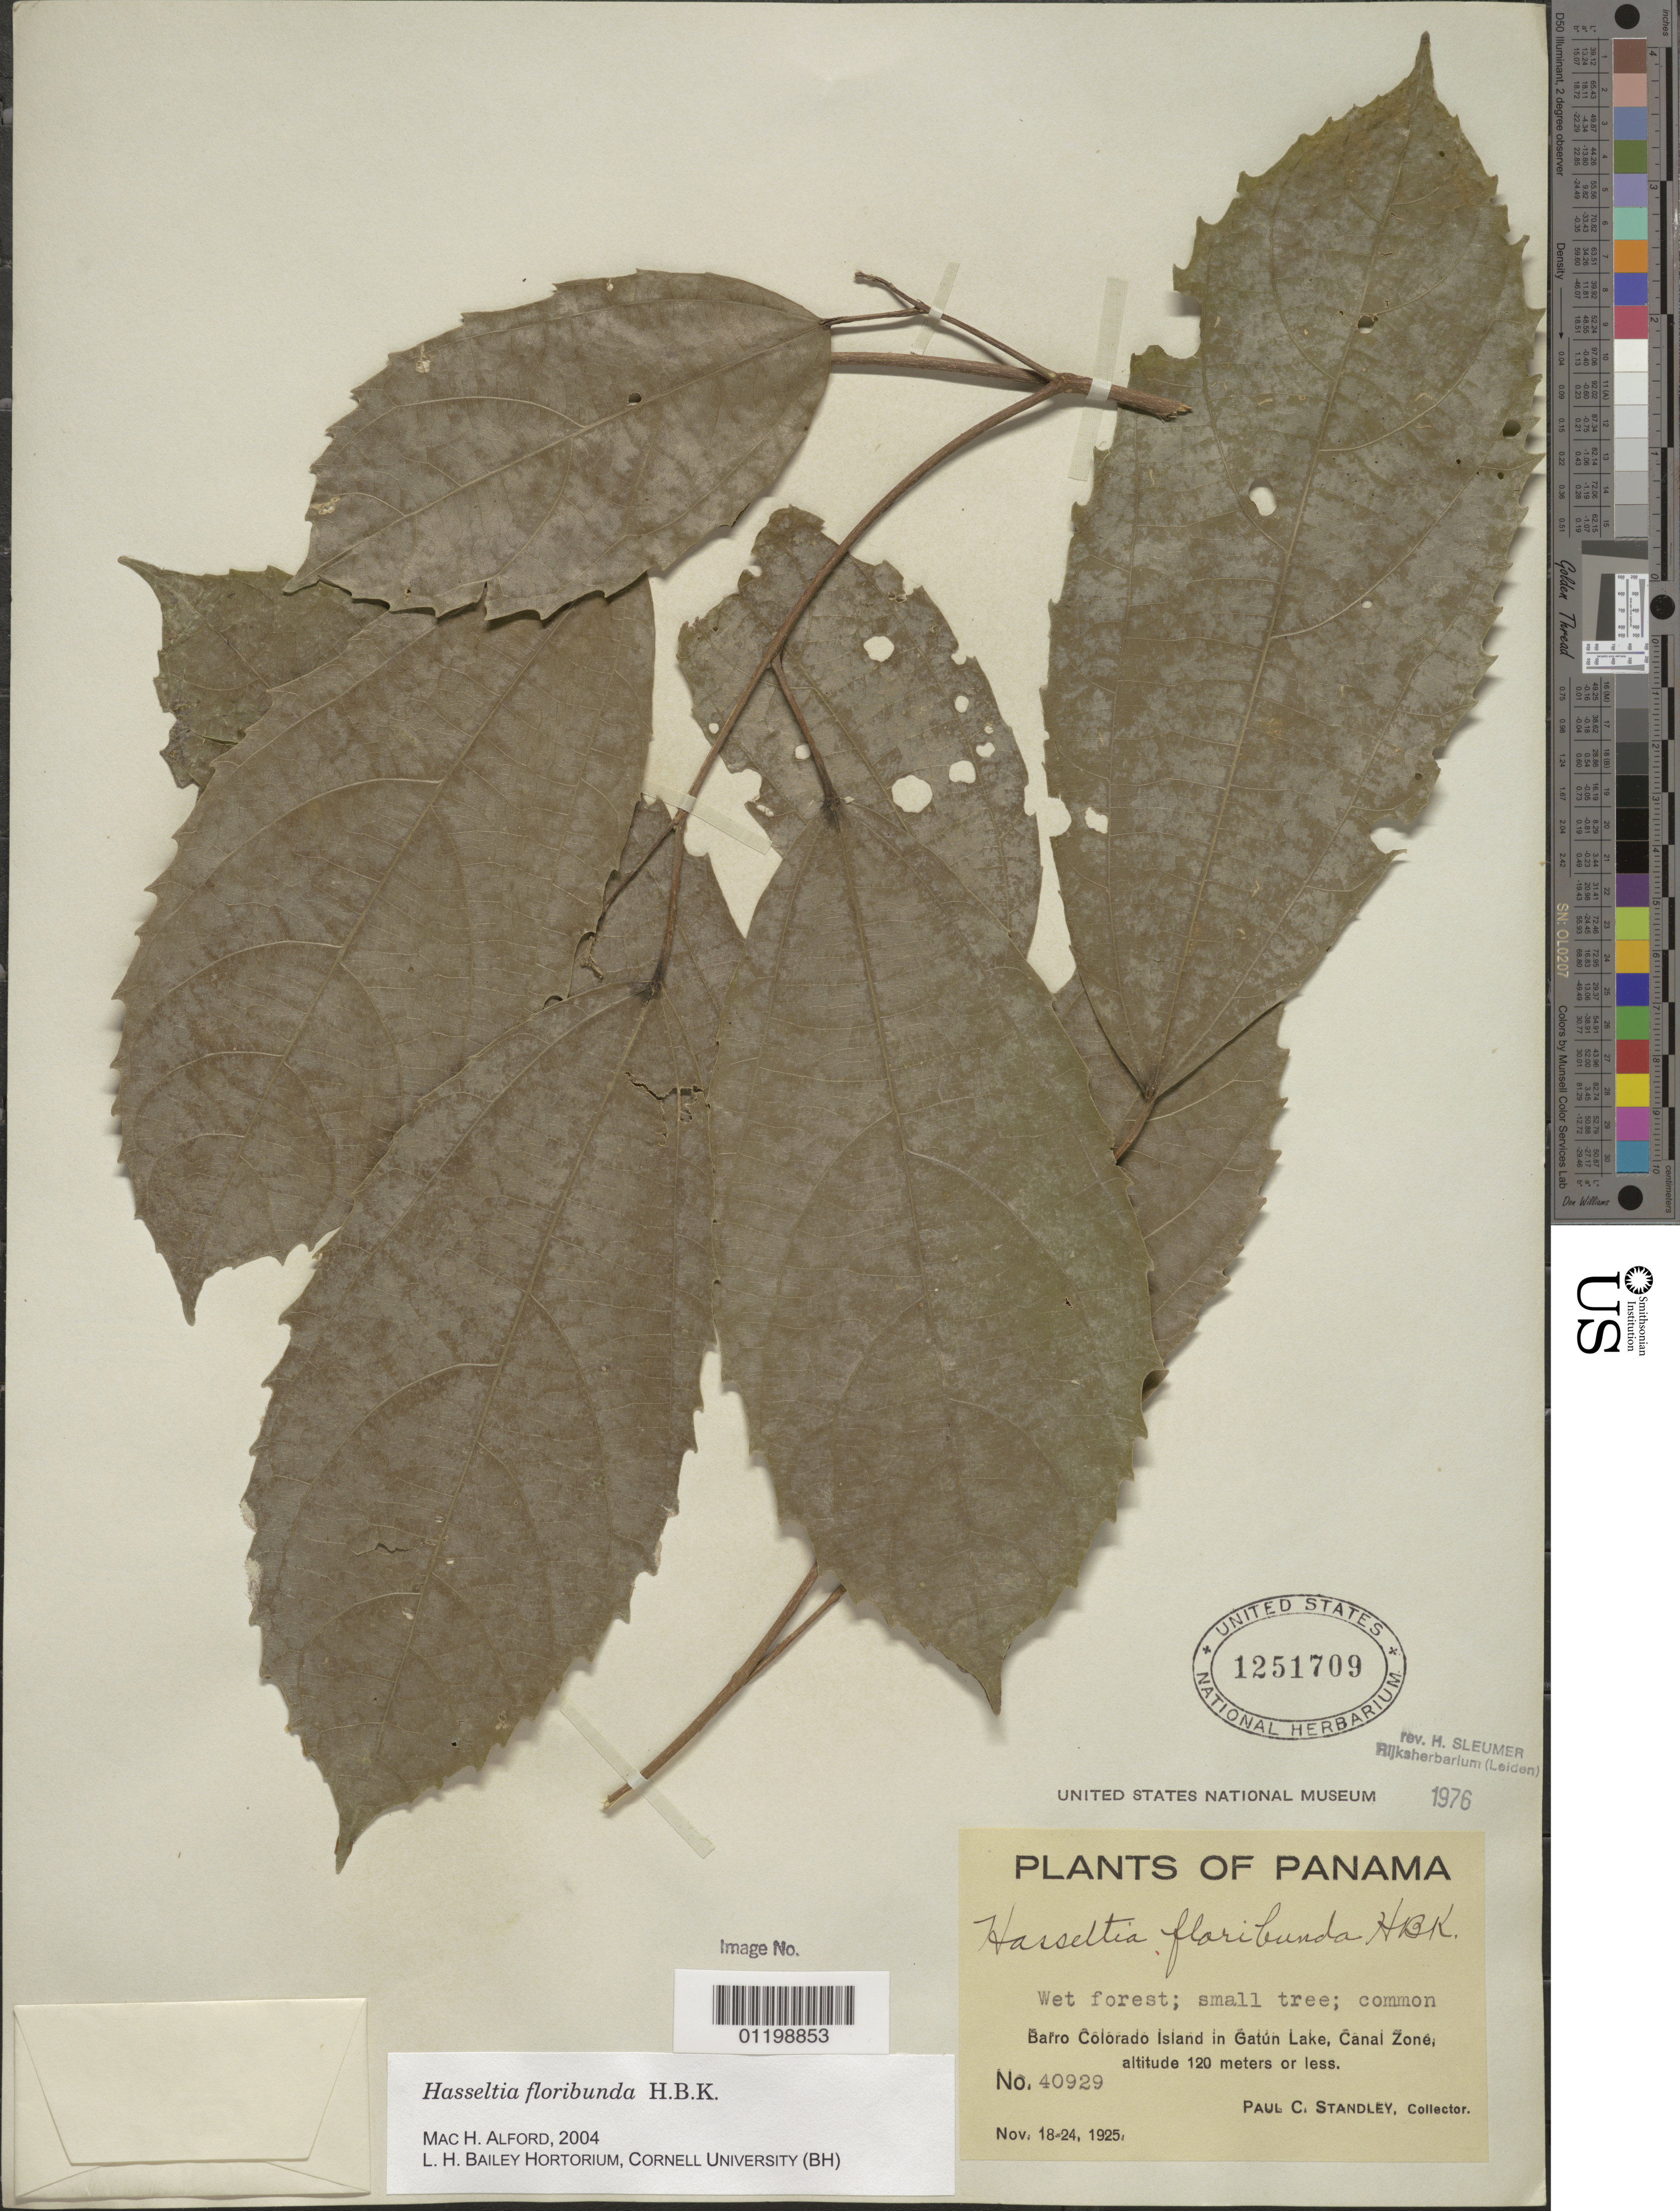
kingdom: Plantae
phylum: Tracheophyta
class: Magnoliopsida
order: Malpighiales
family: Salicaceae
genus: Hasseltia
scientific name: Hasseltia floribunda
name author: Kunth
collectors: P. C. Standley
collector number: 40929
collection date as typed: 18-24 Nov 1925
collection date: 1925-11-18/1925-11-24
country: Panama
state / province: Panamá Oeste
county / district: Canal Zone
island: Barro Colorado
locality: Barro Colorado Island in Gatun Lake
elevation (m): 120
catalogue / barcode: US 1251709